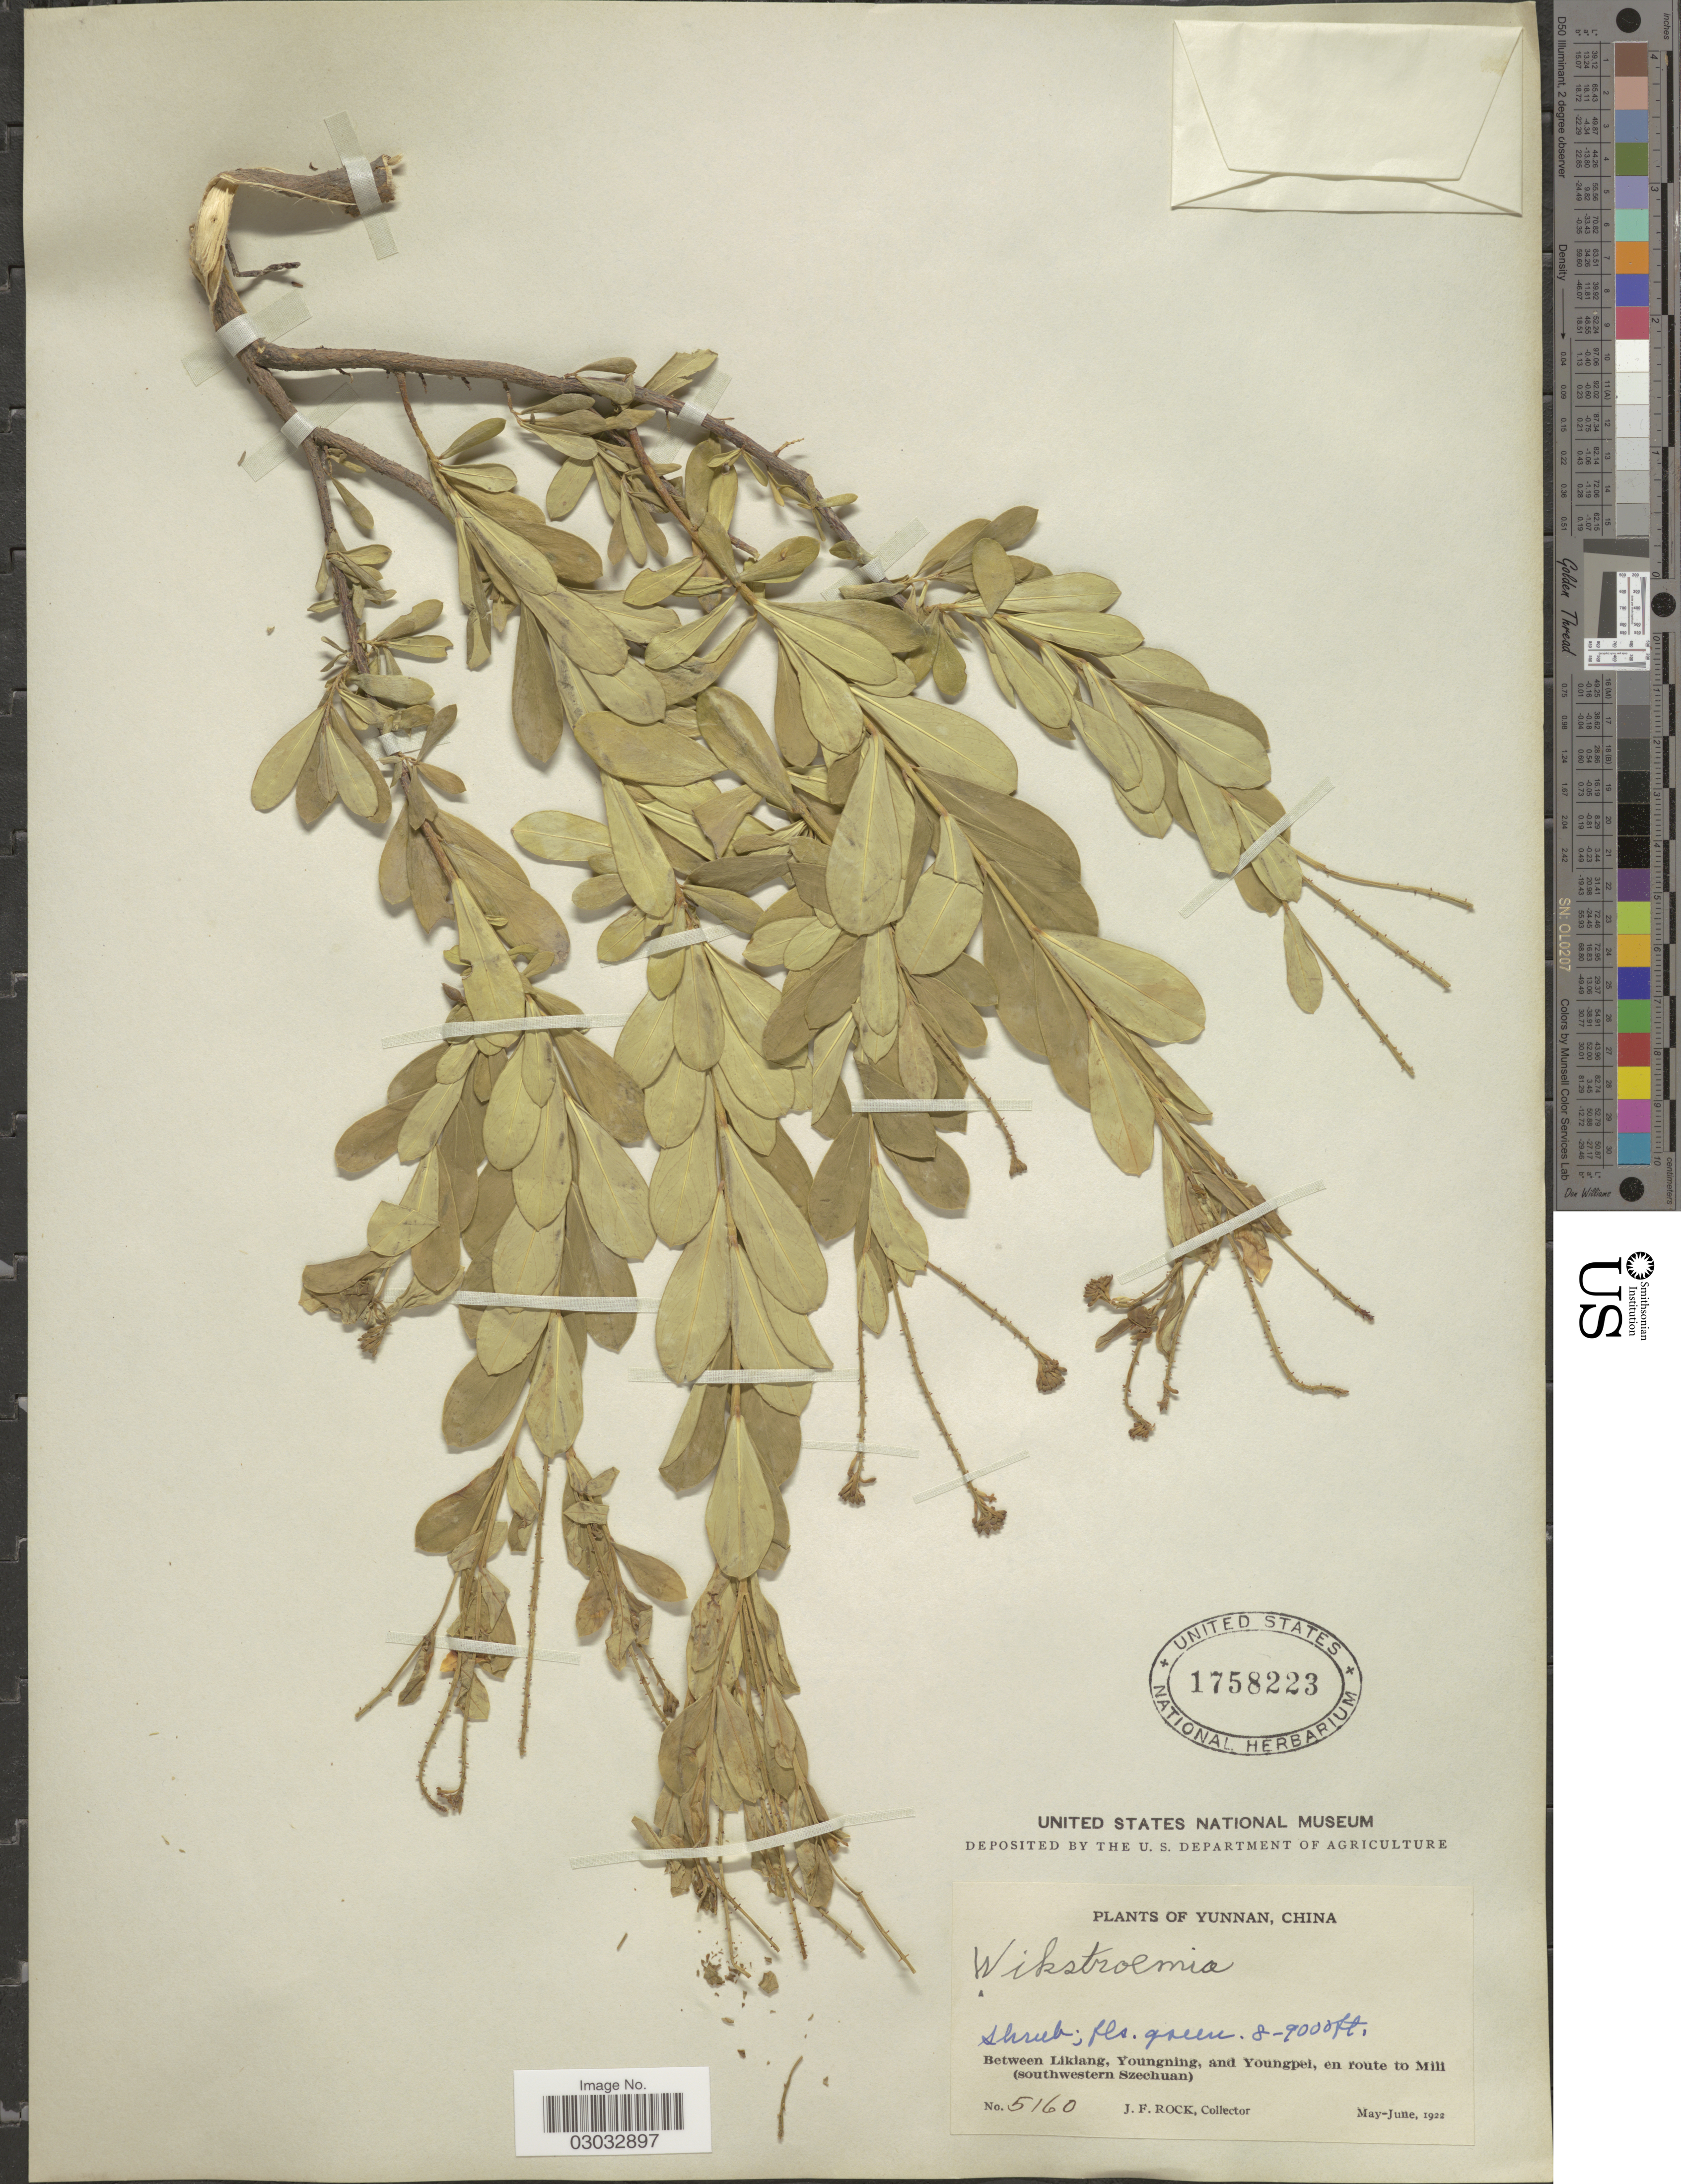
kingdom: Plantae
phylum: Tracheophyta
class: Magnoliopsida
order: Malvales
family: Thymelaeaceae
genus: Wikstroemia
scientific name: Wikstroemia sp.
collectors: J. Rock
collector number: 5160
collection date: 1922-05/1922-06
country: China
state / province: Yunnan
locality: Between Likiang, Youngning, and Youngpei, en route to Mili (southwestern Szechuan).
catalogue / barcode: US 1758223